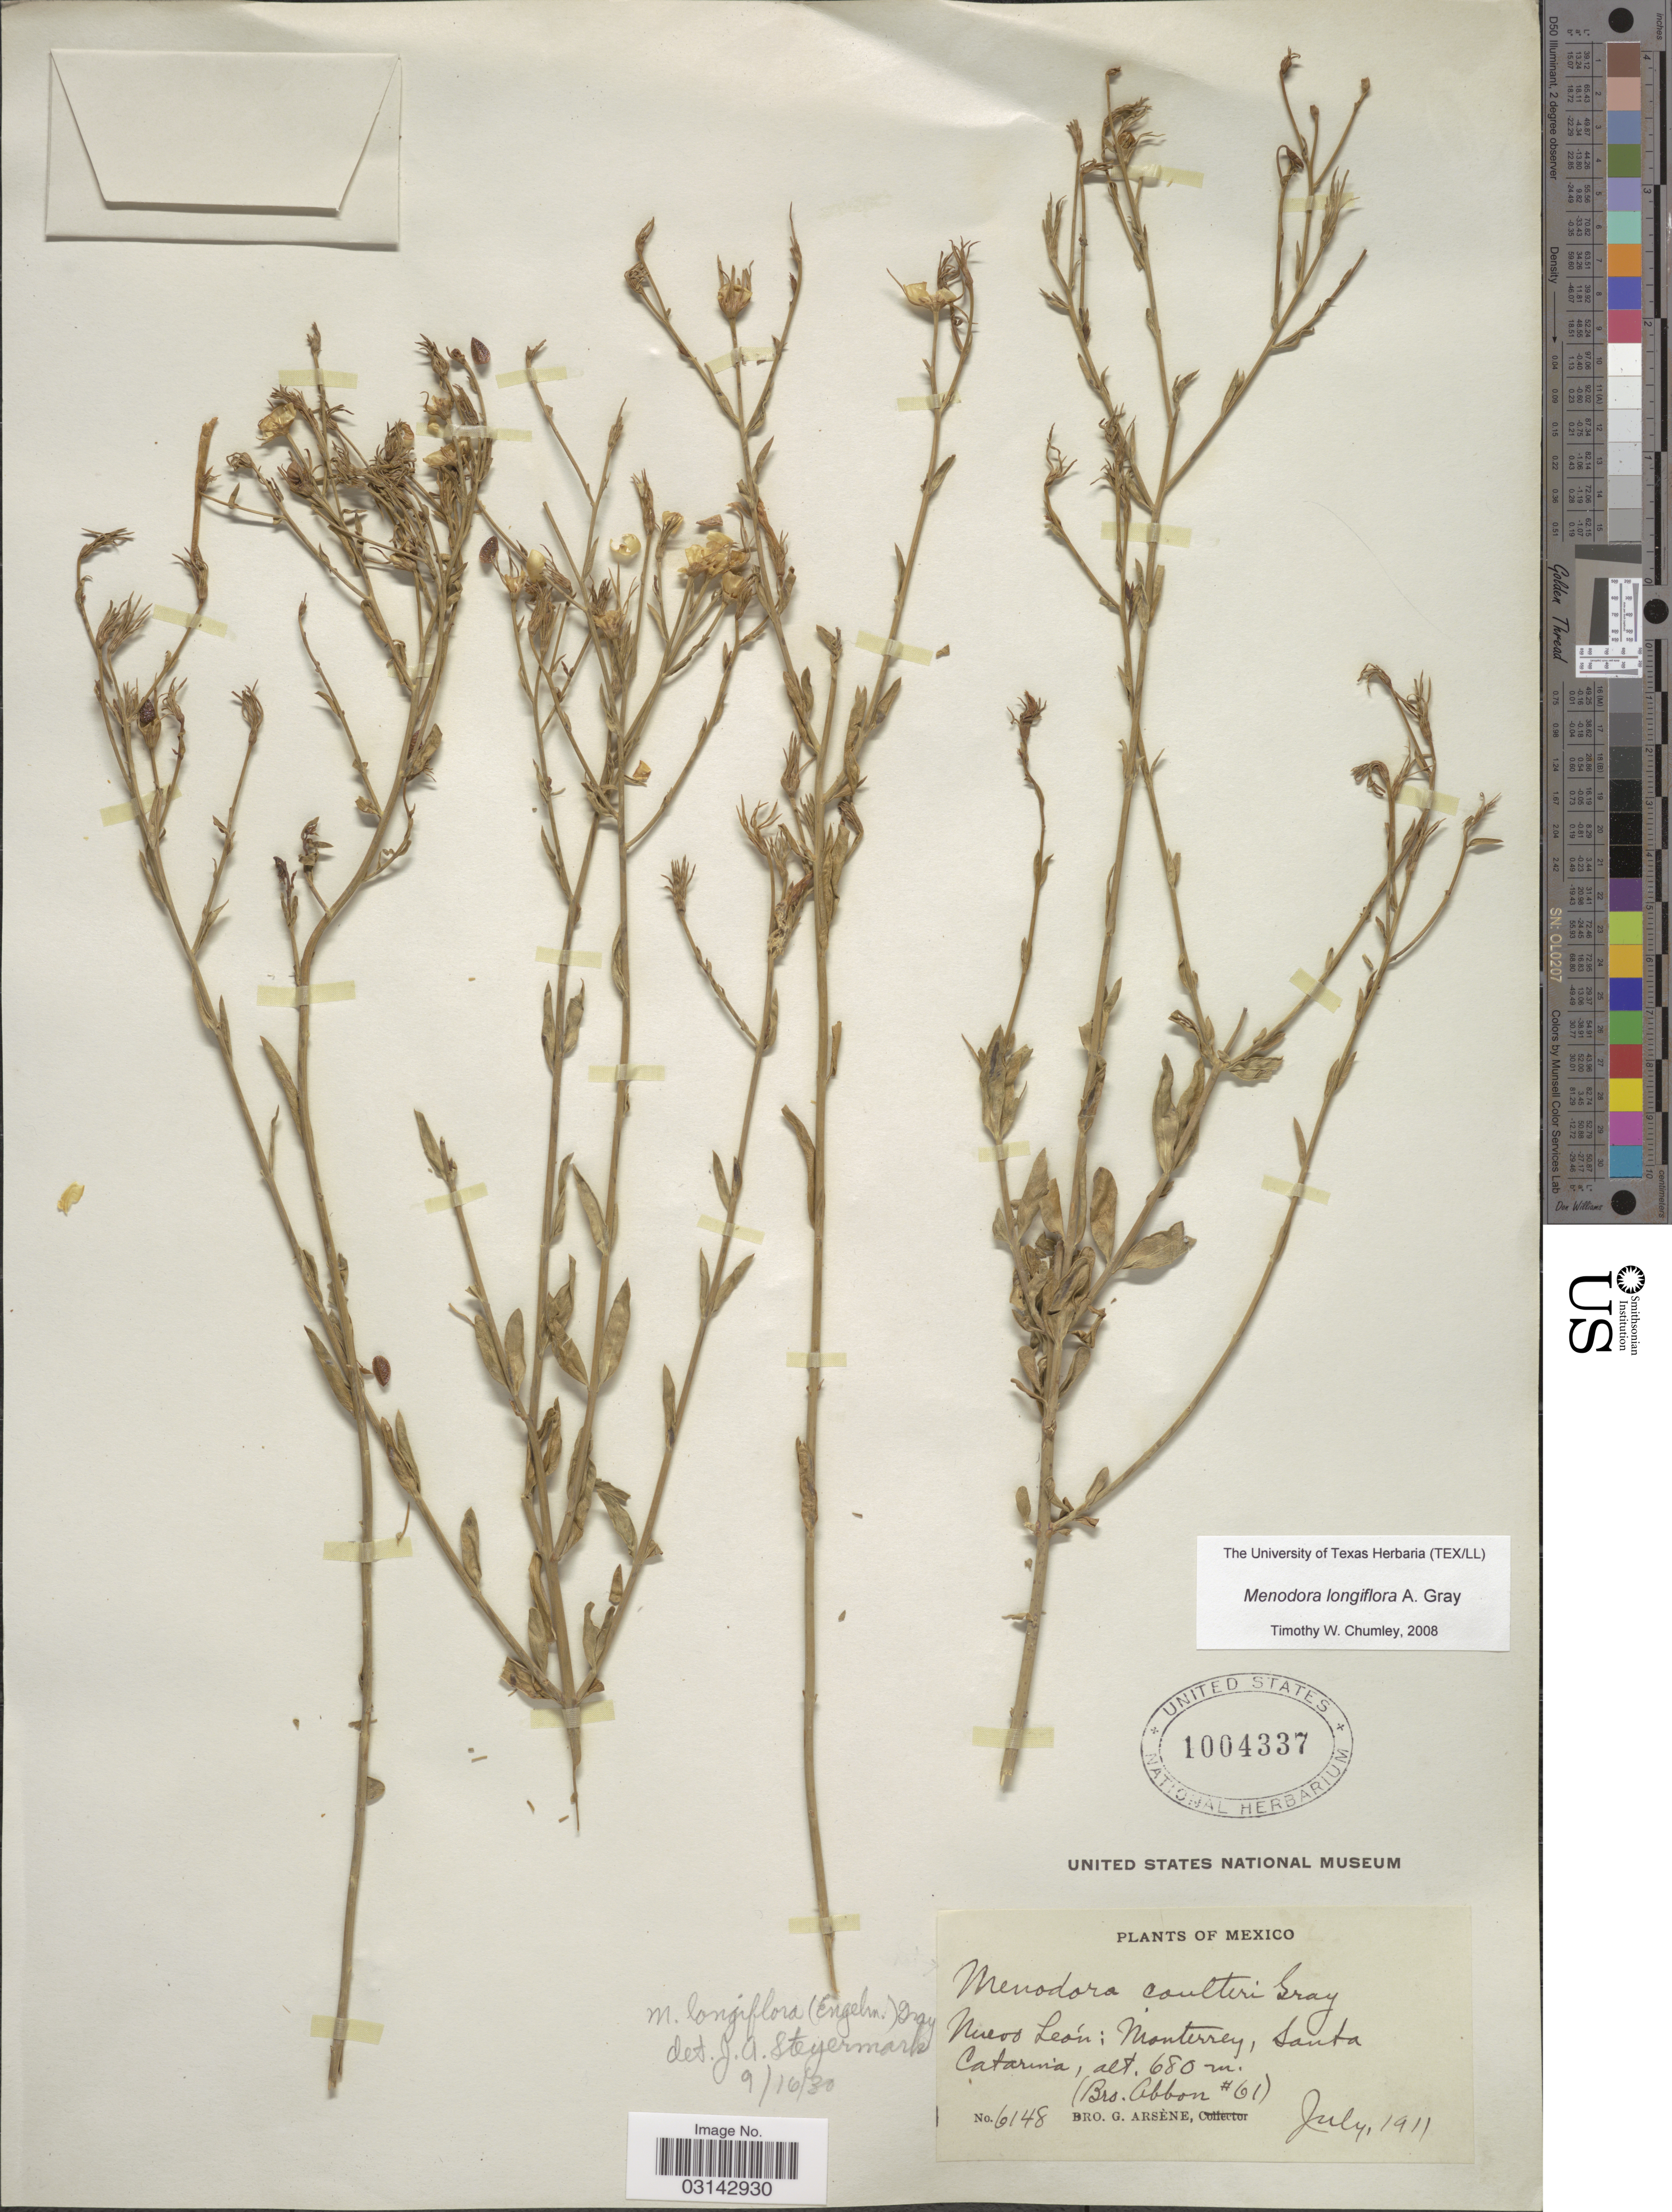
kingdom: Plantae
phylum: Tracheophyta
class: Magnoliopsida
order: Lamiales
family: Oleaceae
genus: Menodora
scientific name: Menodora longiflora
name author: A. Gray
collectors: Bro. G. Arsène & Bro. Abbon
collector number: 6148/61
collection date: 1911-07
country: Mexico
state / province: Nuevo León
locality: Monterrey, Santa Catarina.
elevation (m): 680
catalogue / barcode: US 1004337